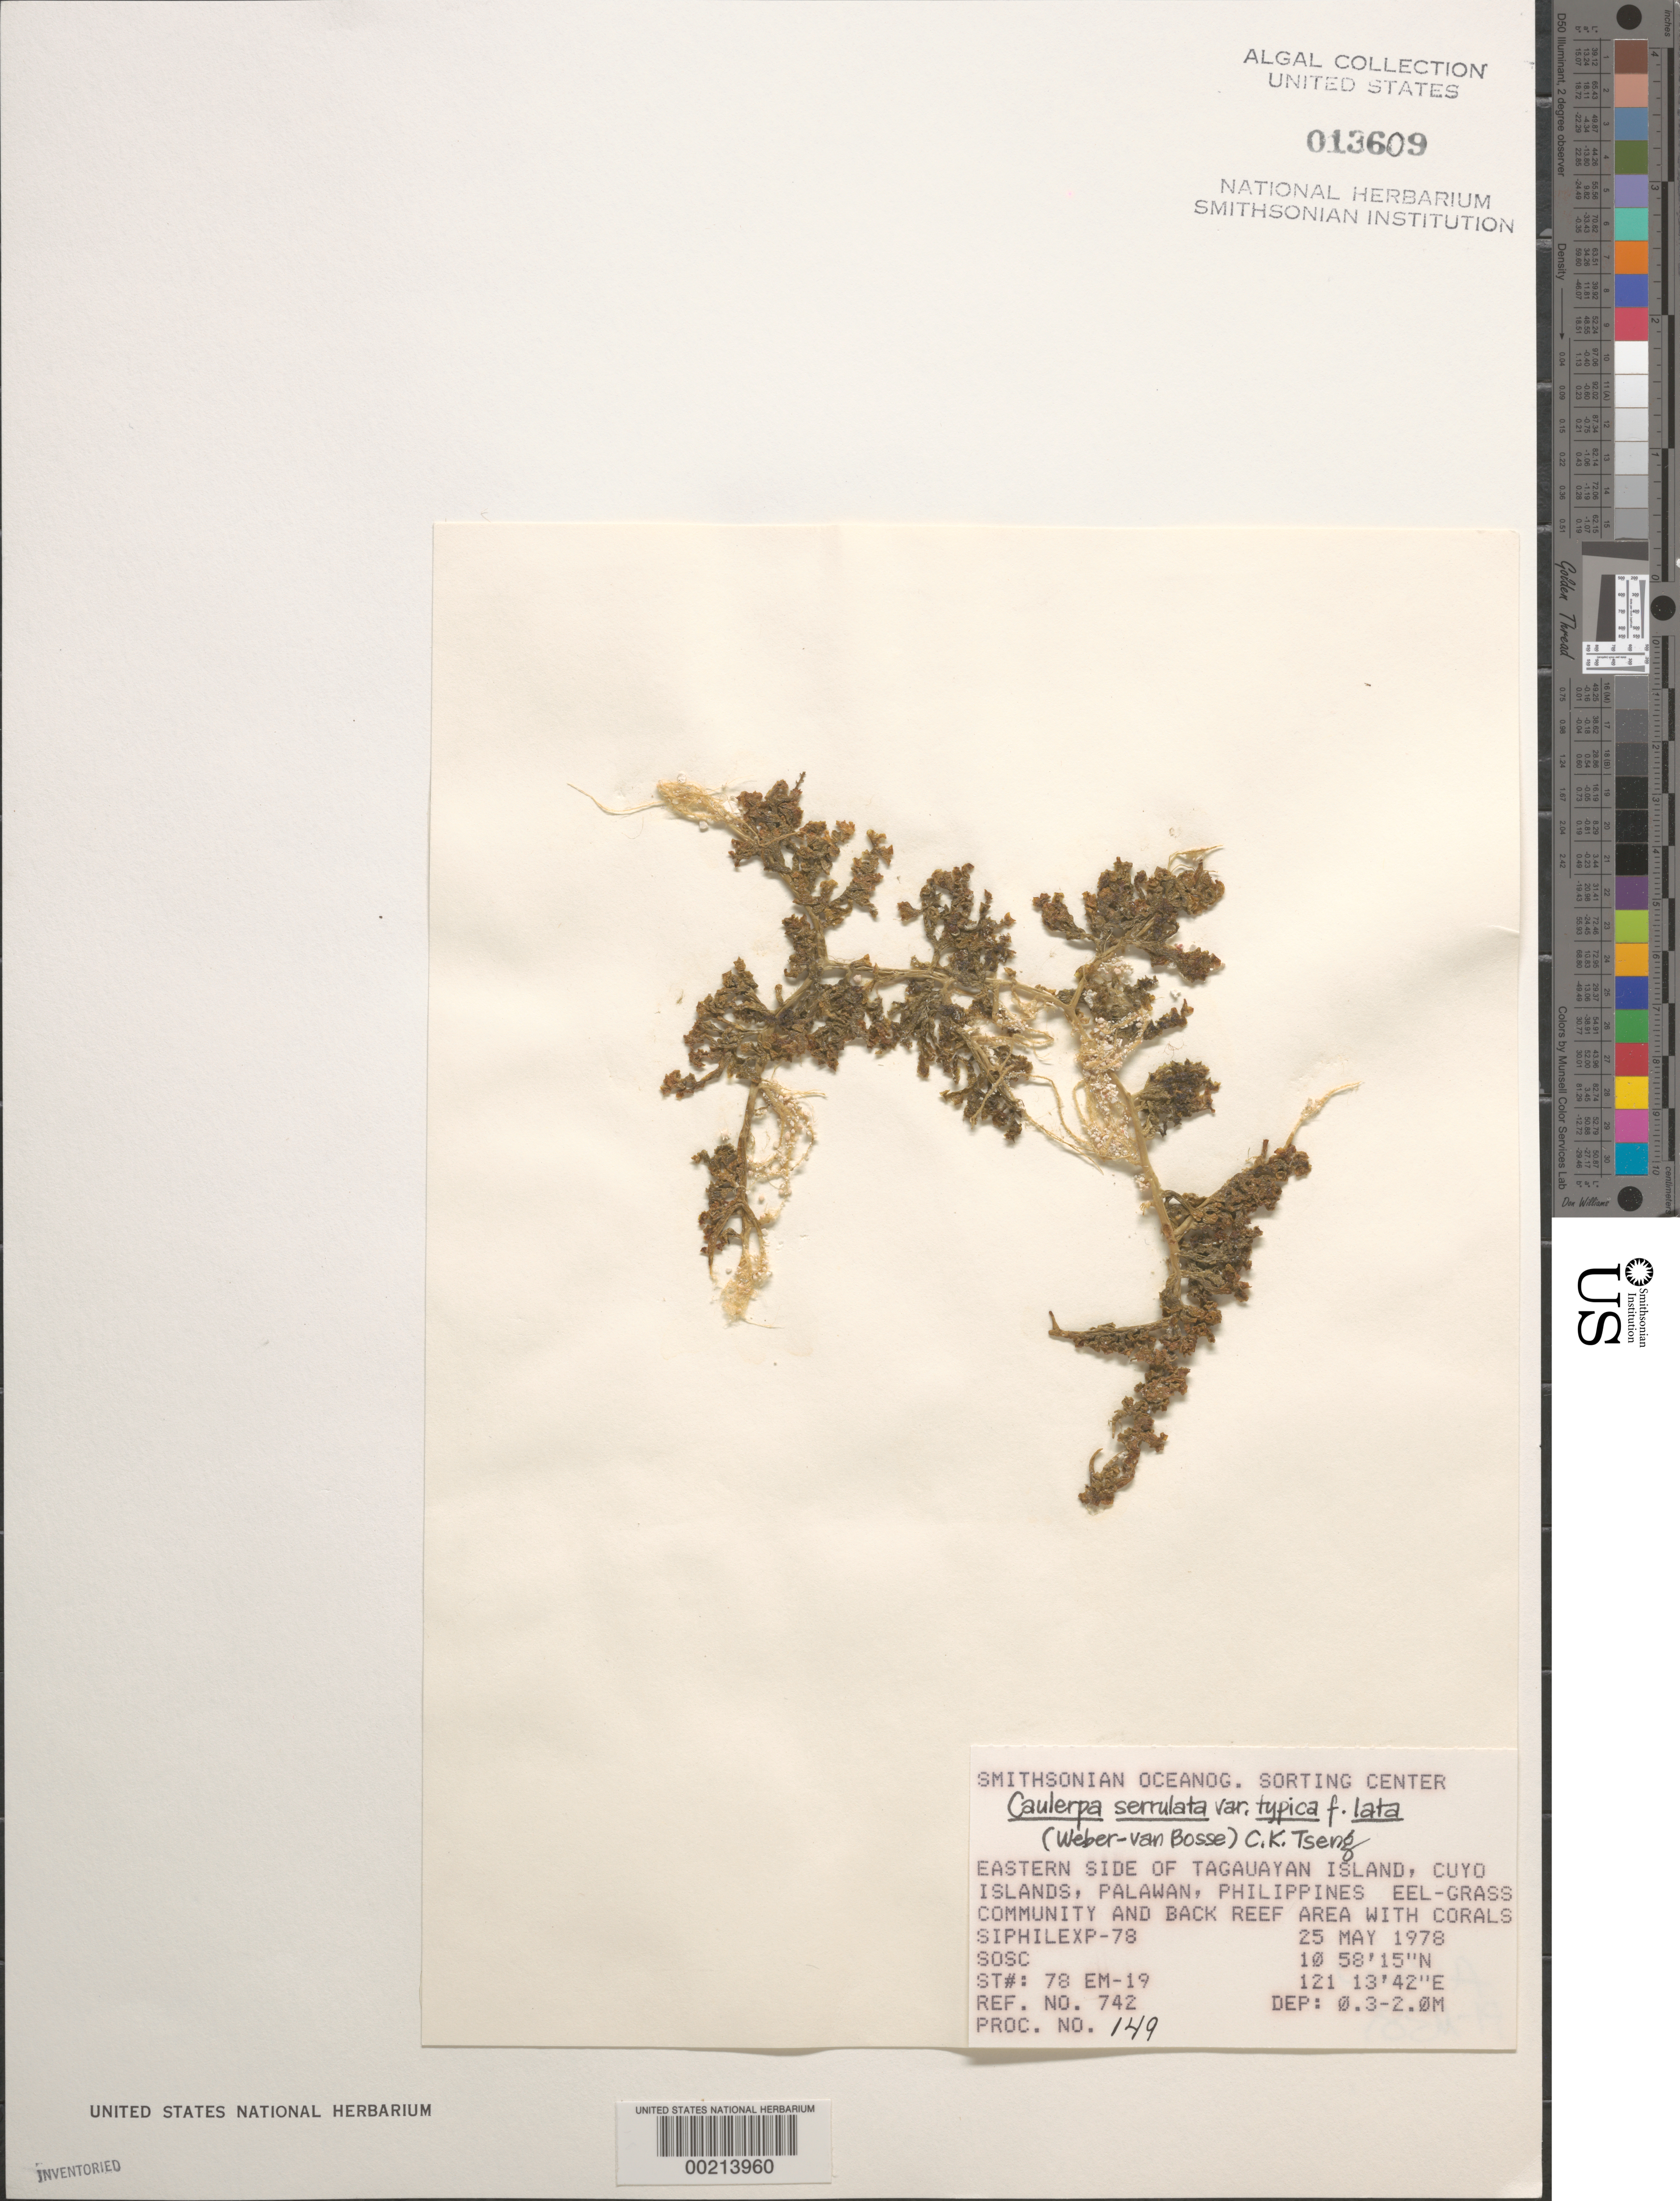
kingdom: Plantae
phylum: Chlorophyta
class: Ulvophyceae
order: Bryopsidales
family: Caulerpaceae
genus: Caulerpa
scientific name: Caulerpa serrulata var. typica forma lata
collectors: SOSC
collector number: Station 78 Em-19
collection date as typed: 25 May 1978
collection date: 1978-05-25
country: Philippines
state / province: Mimaropa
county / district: Palawan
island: Tagauayan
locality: Eastern side of island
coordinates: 10 58' 15" N, 121 13' 42" E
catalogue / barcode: US 13609